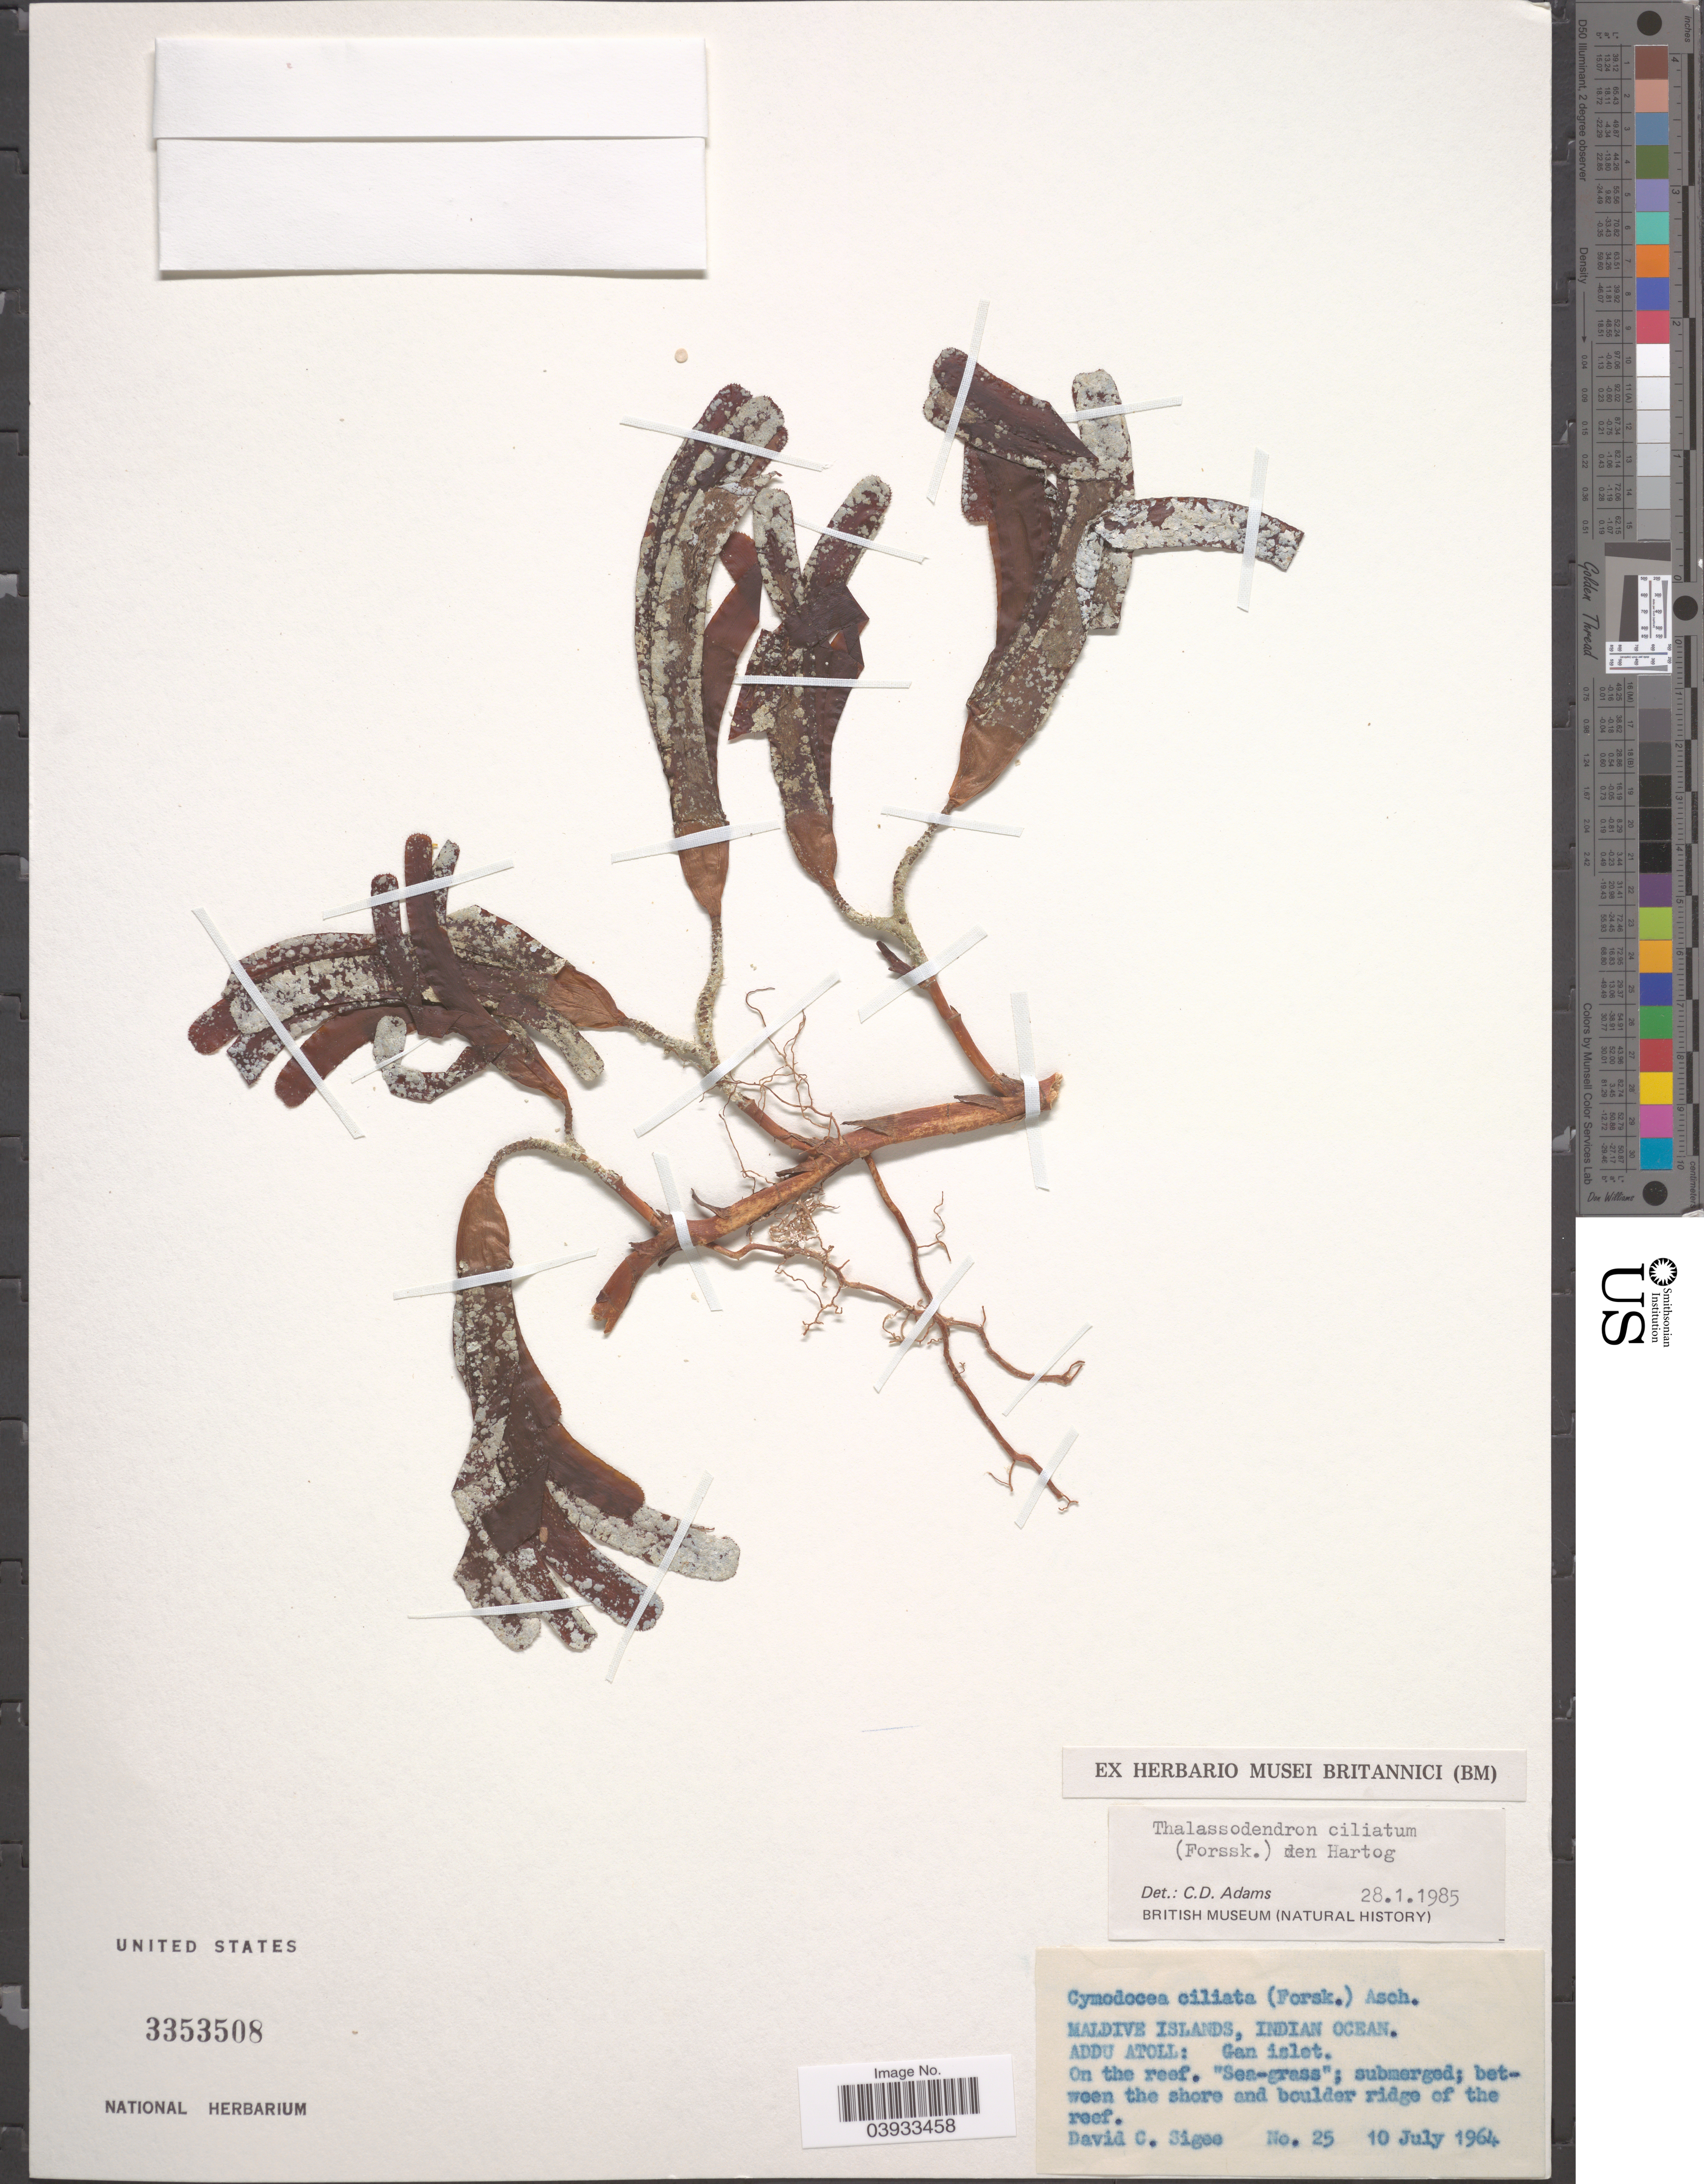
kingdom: Plantae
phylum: Tracheophyta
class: Liliopsida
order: Alismatales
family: Cymodoceaceae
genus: Thalassodendron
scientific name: Thalassodendron ciliatum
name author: (Forssk.) Hartog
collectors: D. C. Sigee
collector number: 25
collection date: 1964-07-10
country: Maldive Islands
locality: Indian Ocean. Addu Atoll: Gan Islet.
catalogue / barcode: US 3353508